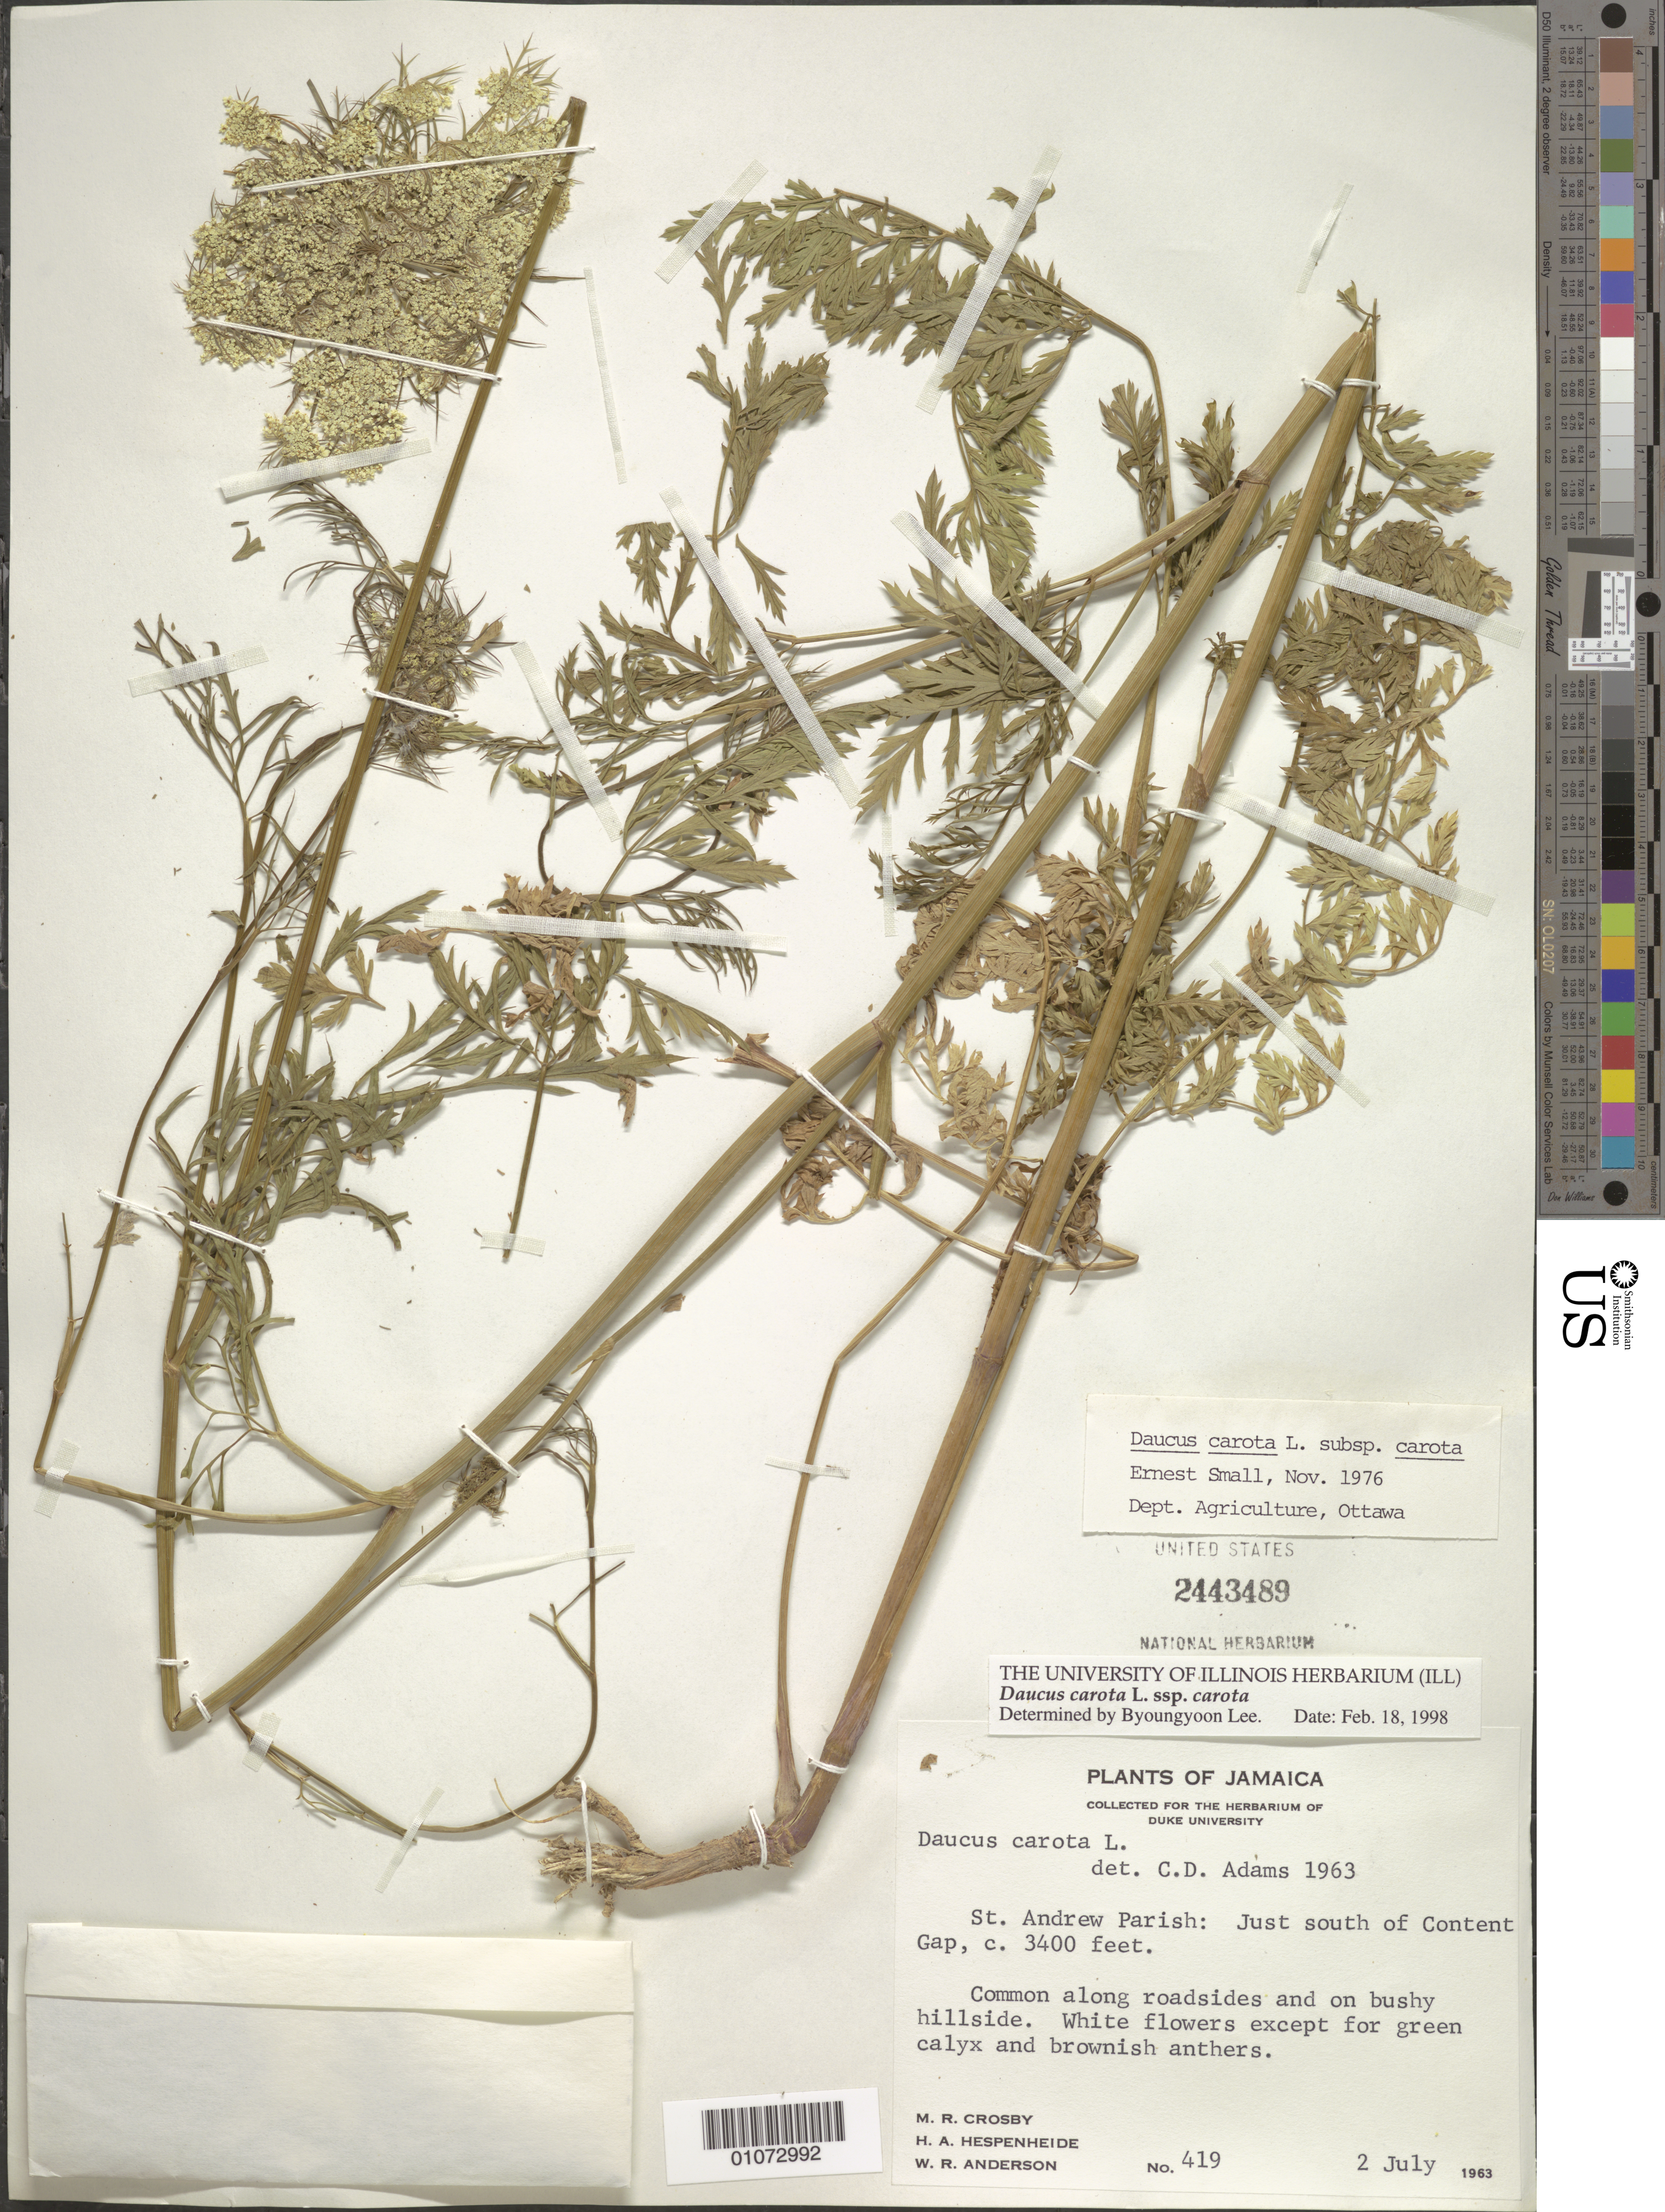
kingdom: Plantae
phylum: Tracheophyta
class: Magnoliopsida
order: Apiales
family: Apiaceae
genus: Daucus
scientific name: Daucus carota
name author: L.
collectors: M. R. Crosby, H. A. Hespenheide & W. R. Anderson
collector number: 419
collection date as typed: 02 Jul 1963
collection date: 1963-07-02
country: Jamaica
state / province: Saint Andrew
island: Jamaica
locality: Just south of Content Gap; common along roadsides and on bushy hillside.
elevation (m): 1036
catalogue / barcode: US 2443489